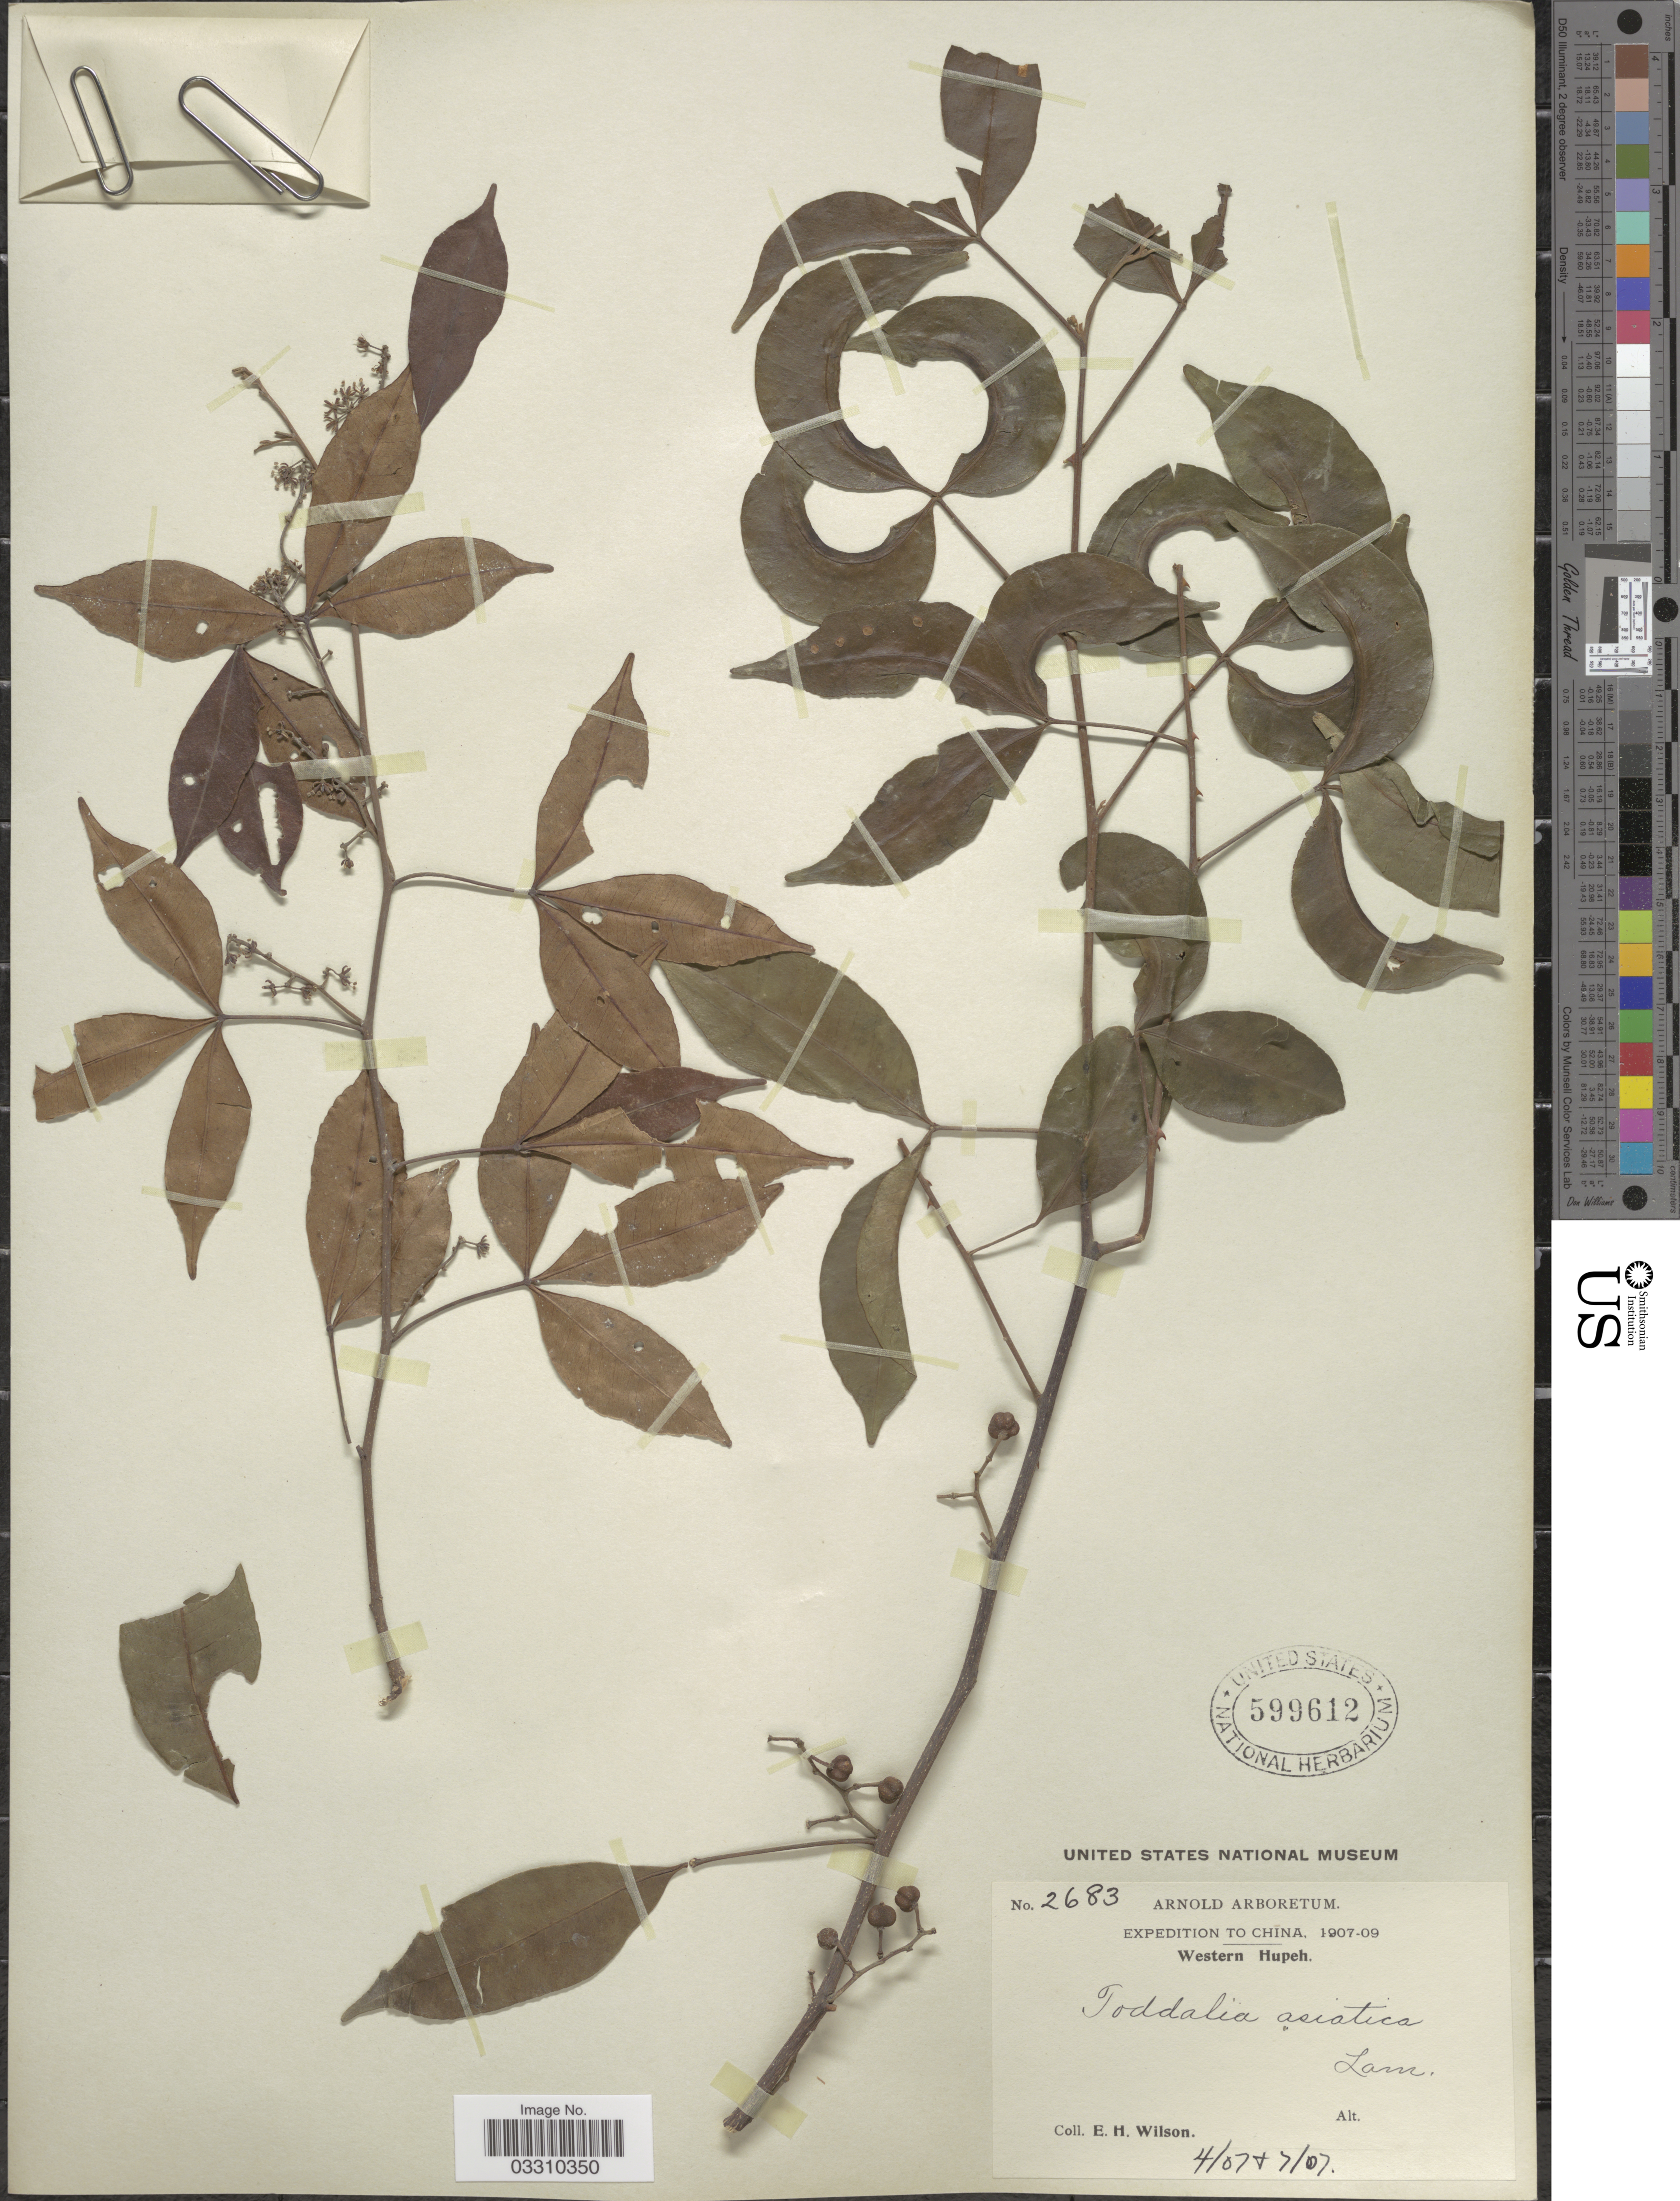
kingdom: Plantae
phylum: Tracheophyta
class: Magnoliopsida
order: Sapindales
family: Rutaceae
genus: Zanthoxylum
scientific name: Zanthoxylum asiaticum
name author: (L.) Appelhans et al.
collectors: E. Wilson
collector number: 2683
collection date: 1907-04/1907-07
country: China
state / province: Hubei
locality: Western Hupeh.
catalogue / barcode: US 599612